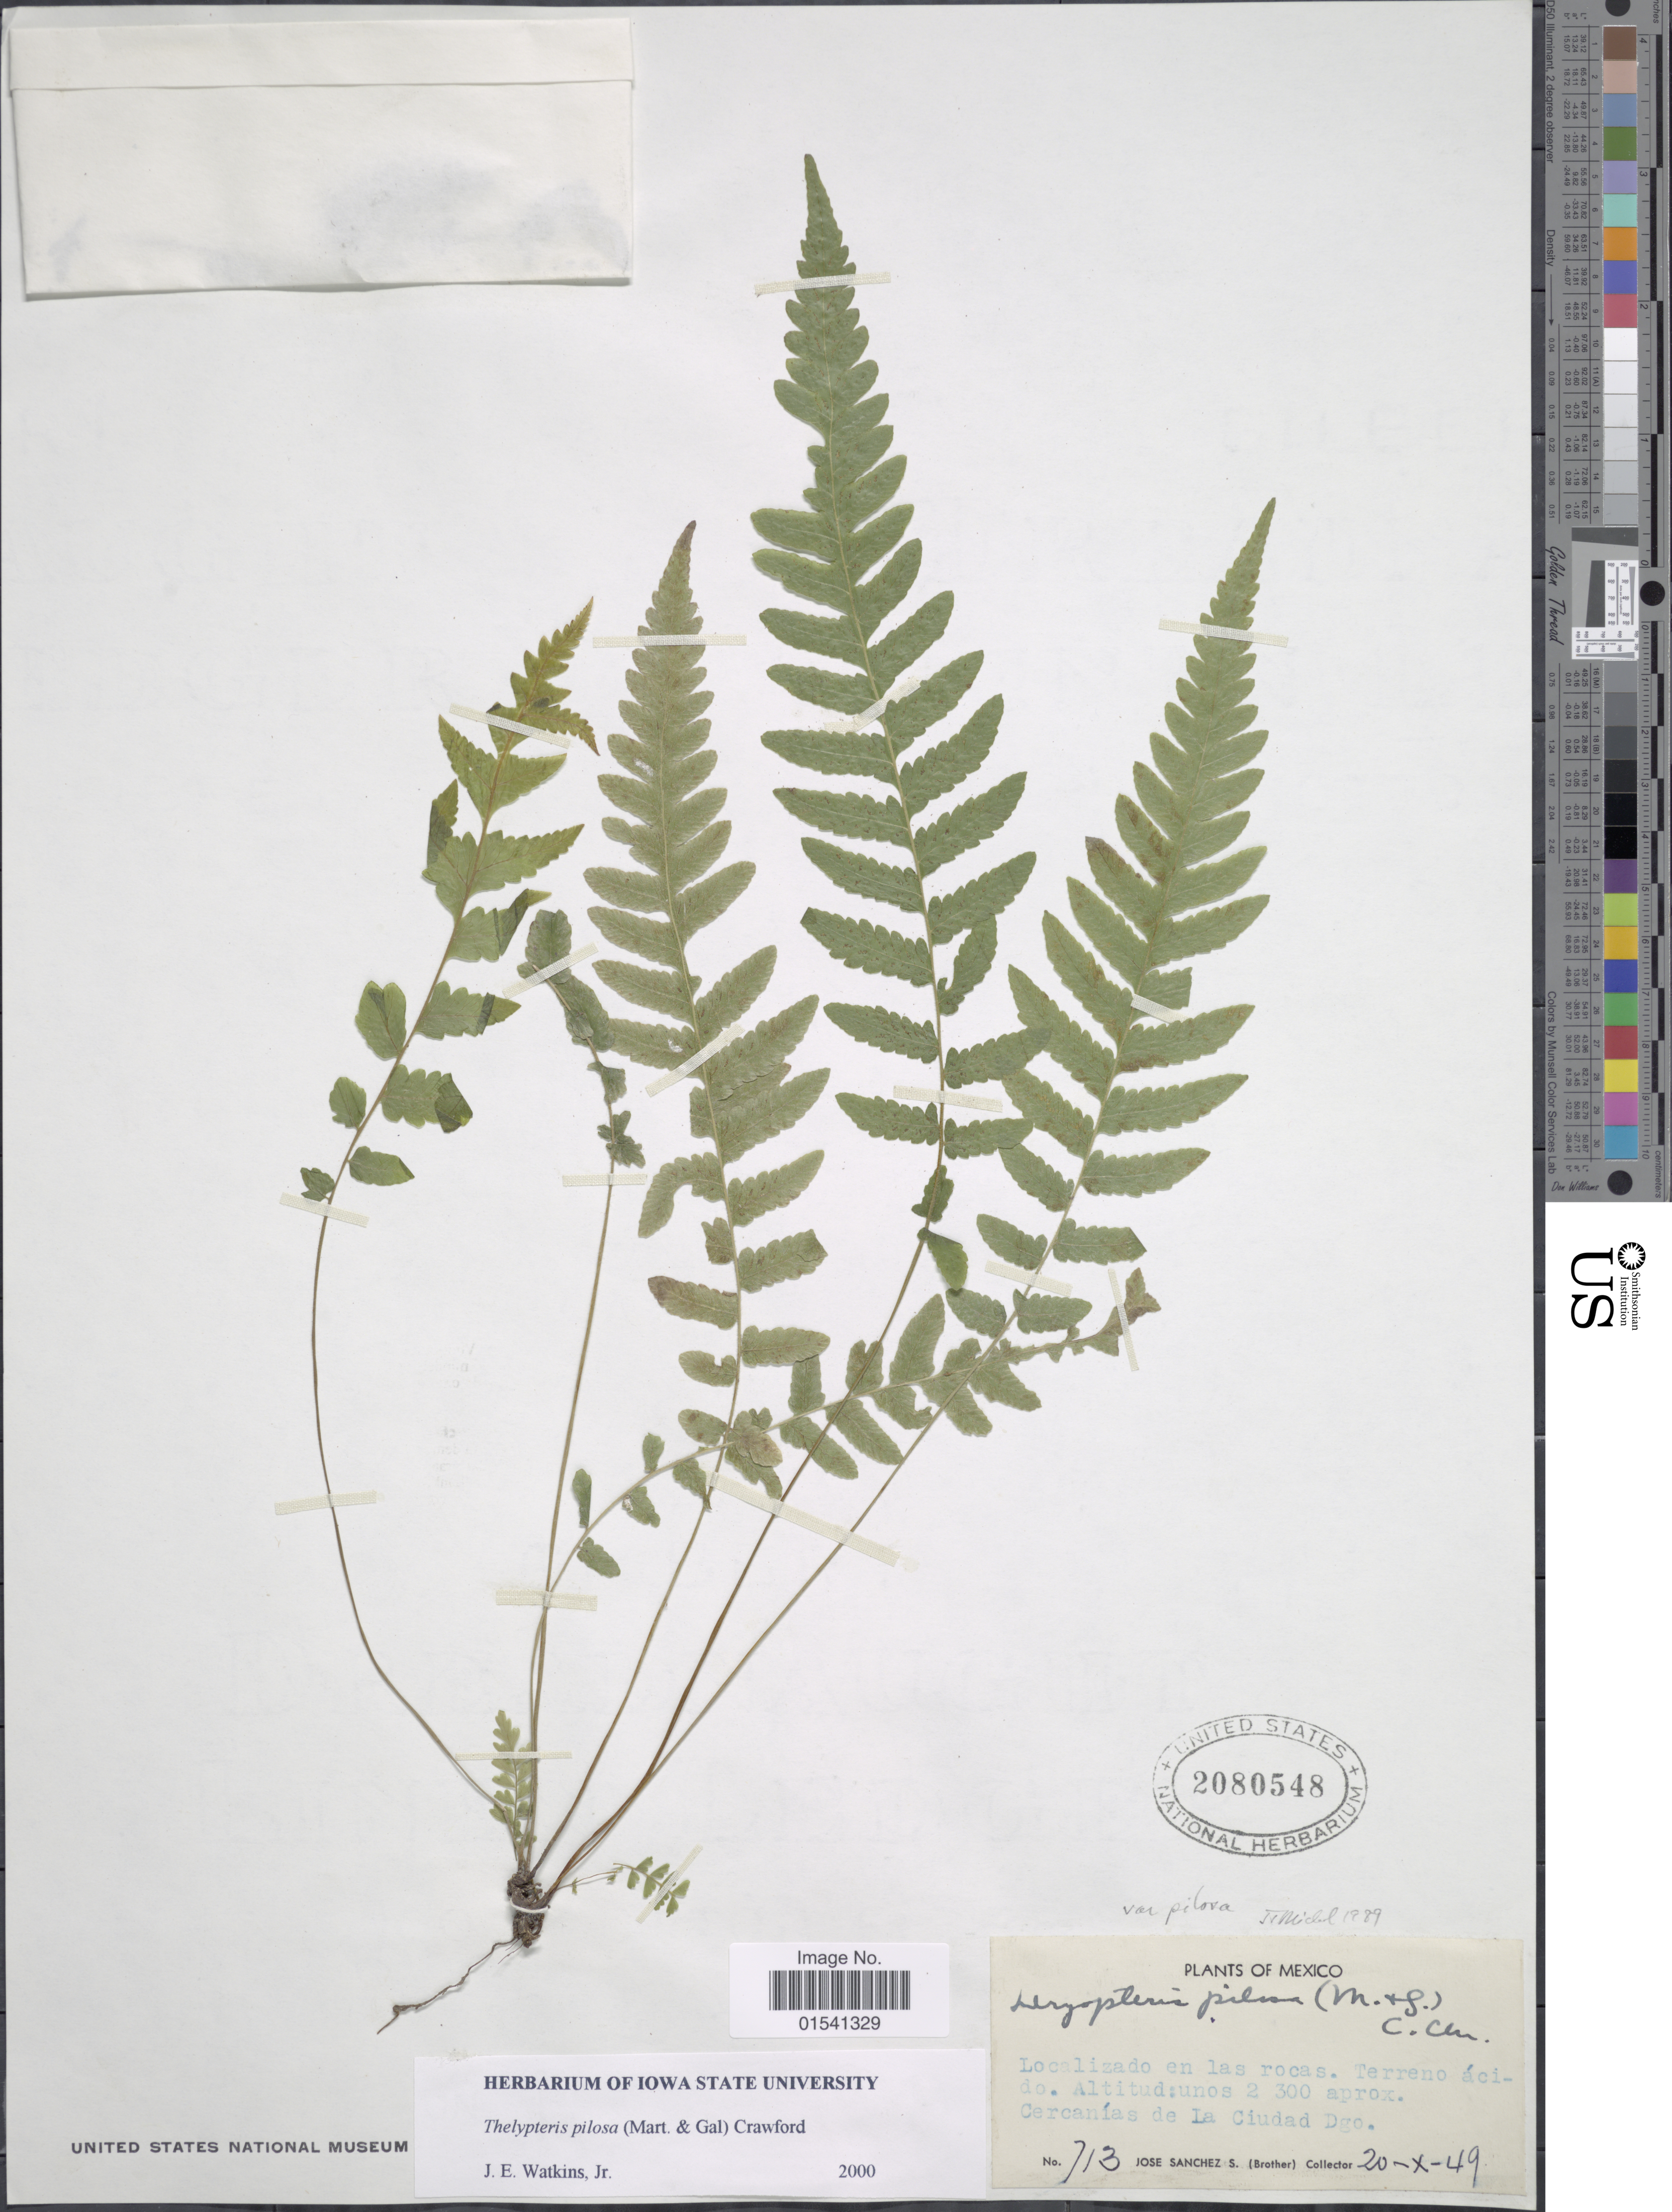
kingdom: Plantae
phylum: Tracheophyta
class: Polypodiopsida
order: Polypodiales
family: Thelypteridaceae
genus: Stegnogramma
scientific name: Stegnogramma pilosa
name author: (M. Martens & Galeotti) K. Iwats.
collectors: J. Sanchez S.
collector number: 713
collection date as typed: Transcribed d/m/y: 20/10/49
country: Mexico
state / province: Durango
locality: Cercanías deLa Ciudad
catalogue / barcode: US 2080548